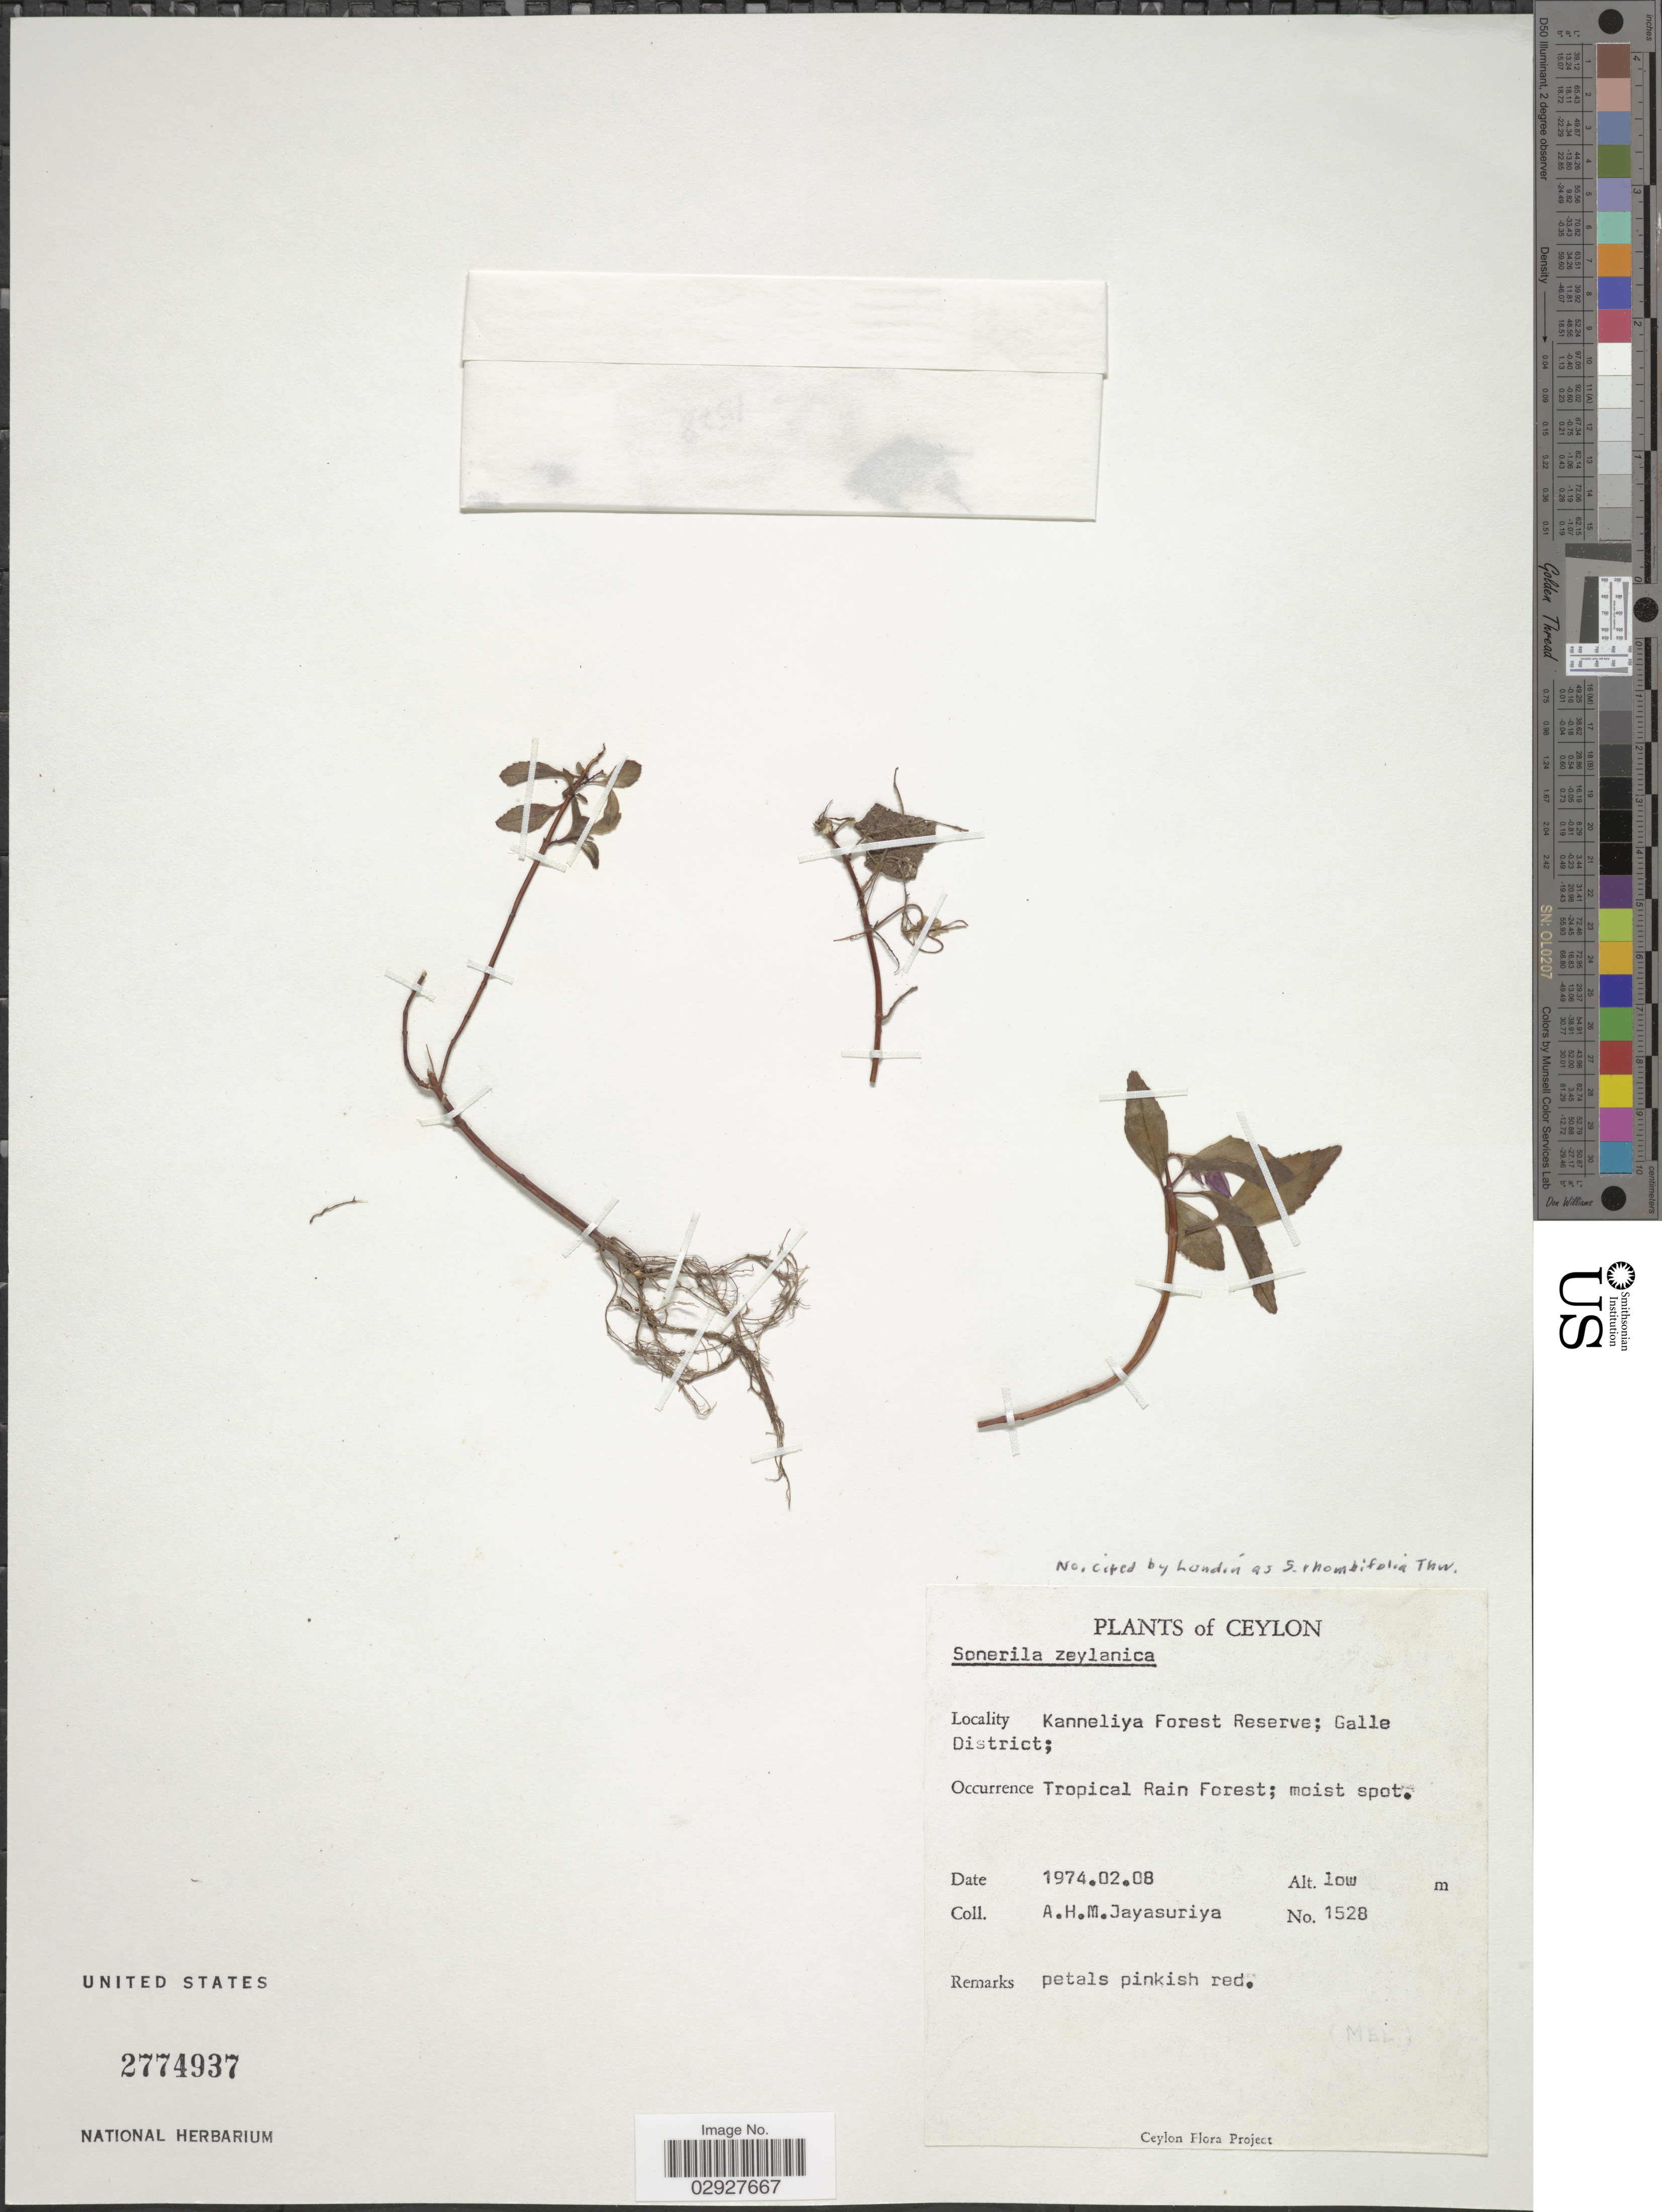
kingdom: Plantae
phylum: Tracheophyta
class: Magnoliopsida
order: Myrtales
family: Melastomataceae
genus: Sonerila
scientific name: Sonerila rhombifolia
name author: Thwaites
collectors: A. Jayasuriya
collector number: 1528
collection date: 1974-02-08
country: Sri Lanka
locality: Ceylon. Kanneliya Forest Reserve; Galle District.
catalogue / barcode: US 2774937